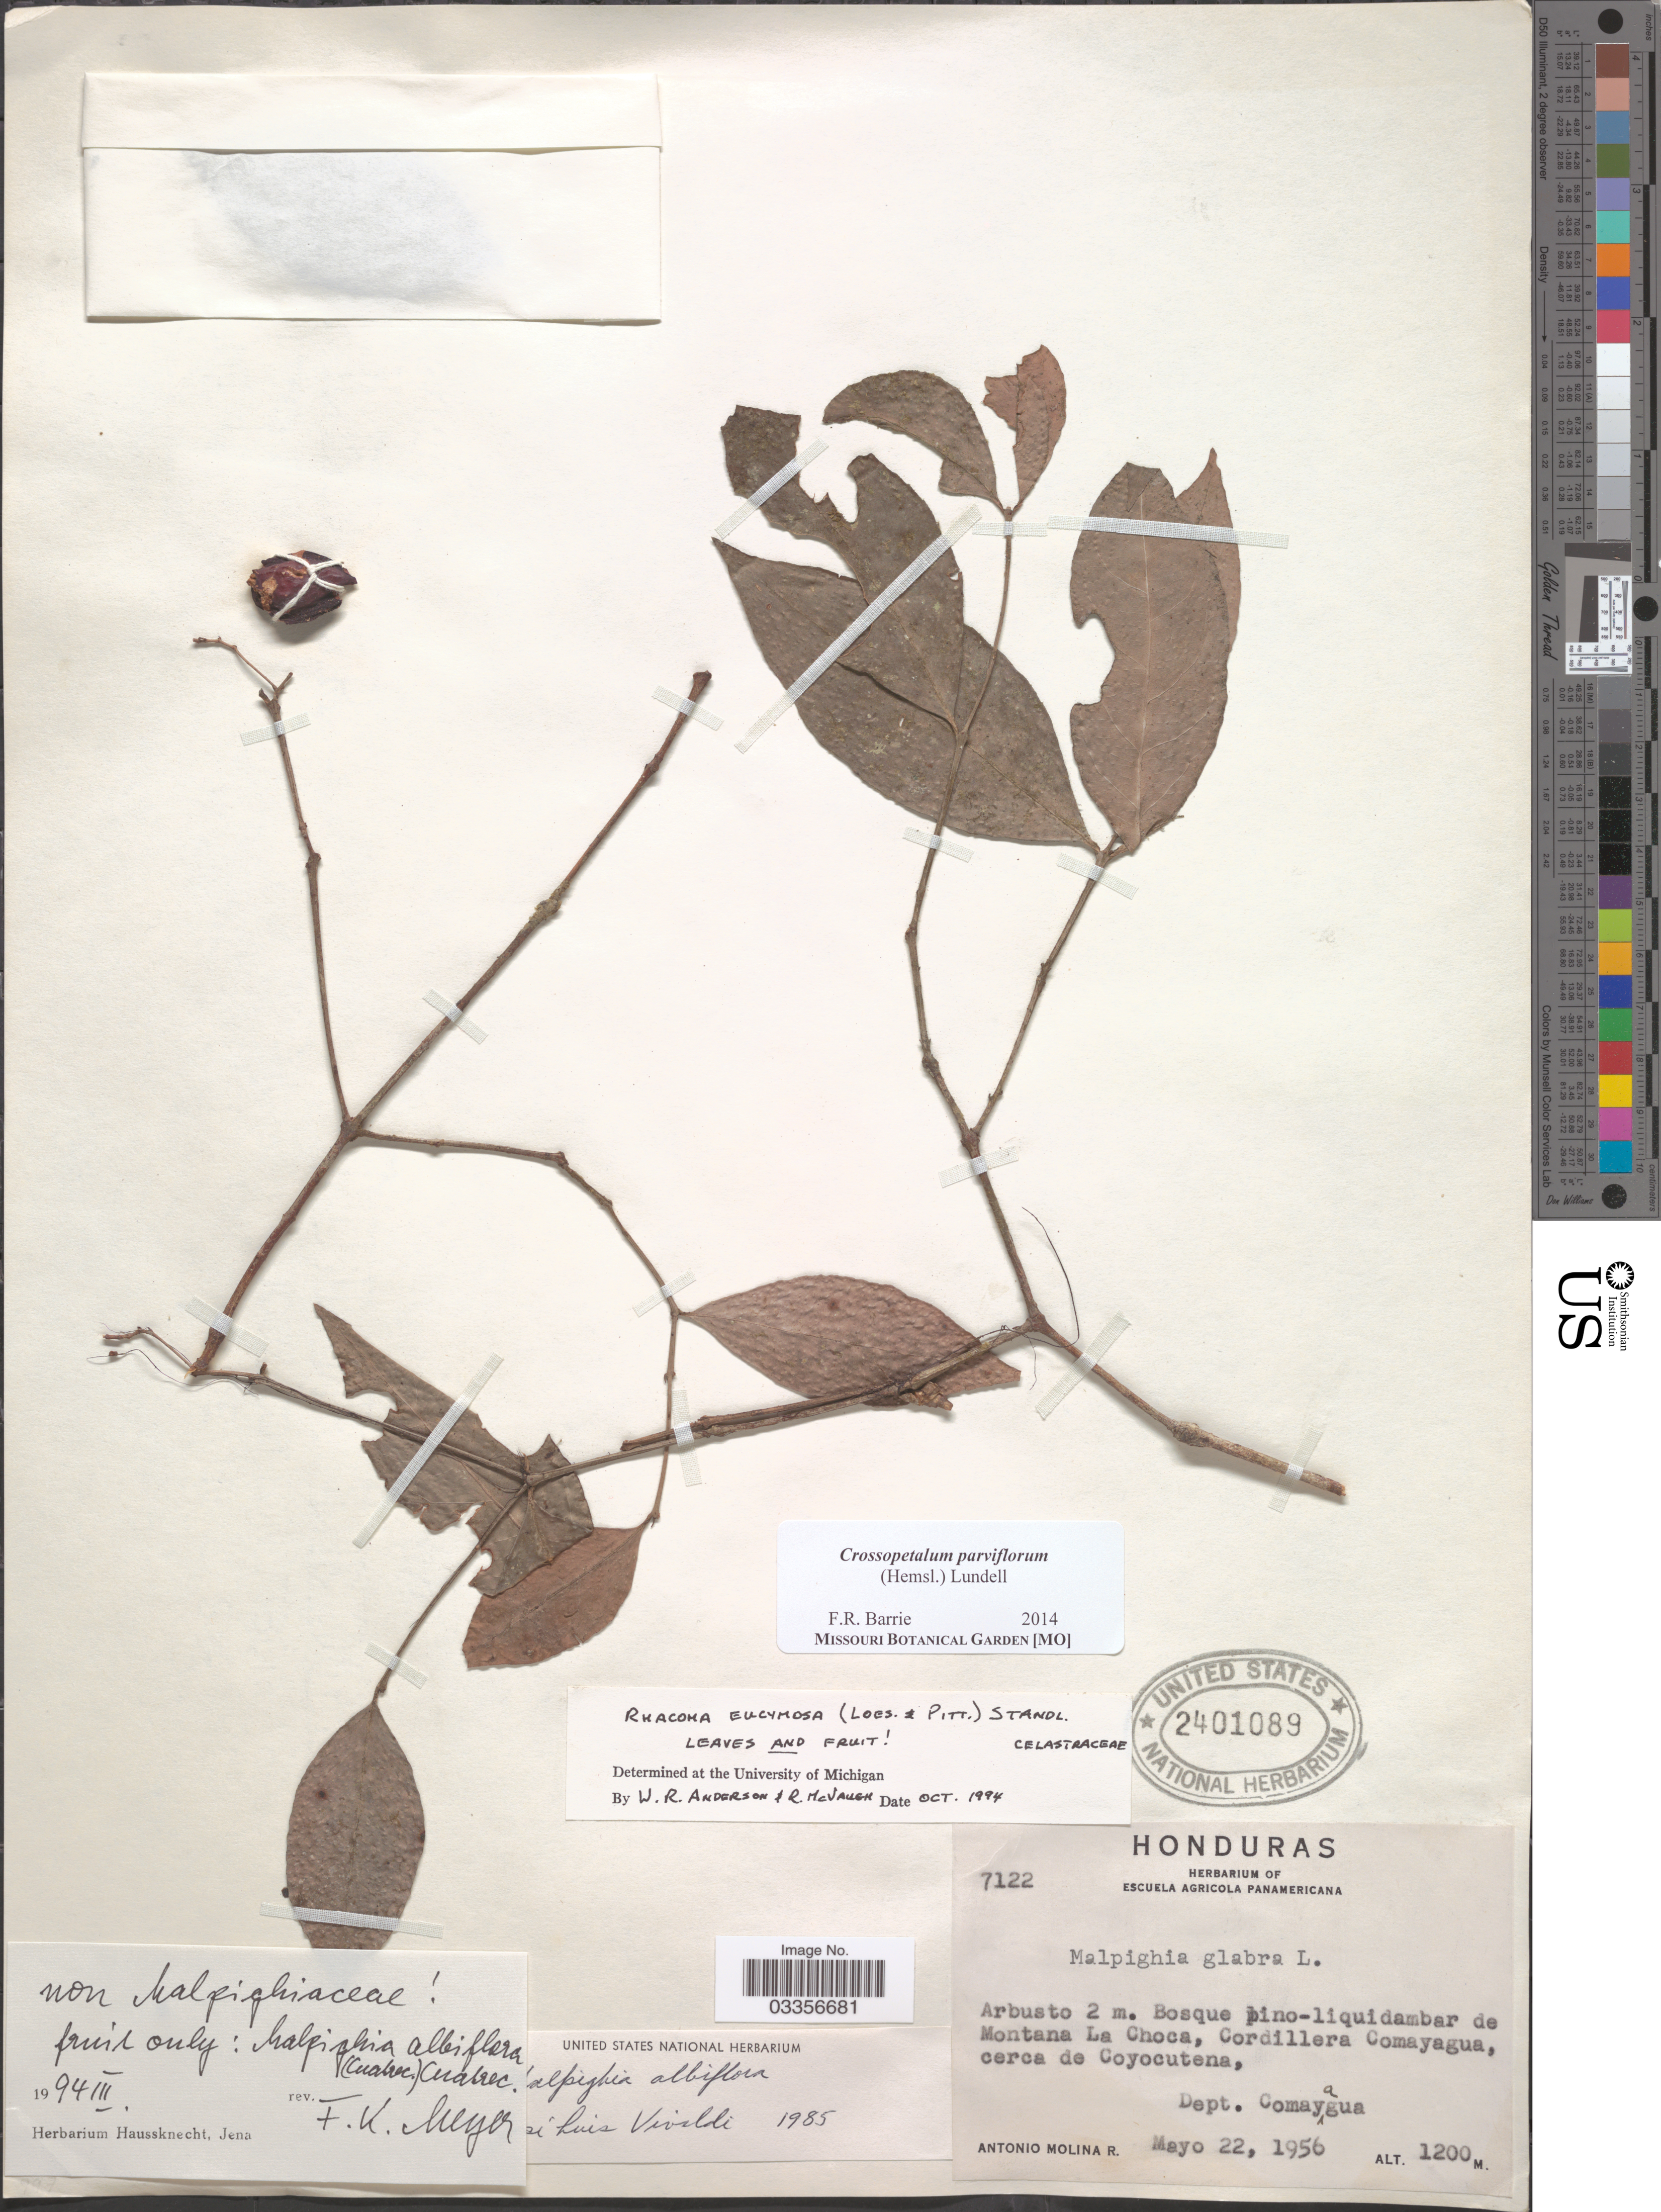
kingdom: Plantae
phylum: Tracheophyta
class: Magnoliopsida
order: Celastrales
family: Celastraceae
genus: Crossopetalum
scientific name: Crossopetalum parviflorum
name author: L.O. Williams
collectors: A. Molina R.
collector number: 7122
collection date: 1956-05-22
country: Honduras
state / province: Comayagua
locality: Bosque pino-liquidambar de Montana La Choca, Cordillera Comayagua, cerca de Coyocutena, Dept. Comayagua.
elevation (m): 1200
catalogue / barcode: US 2401089